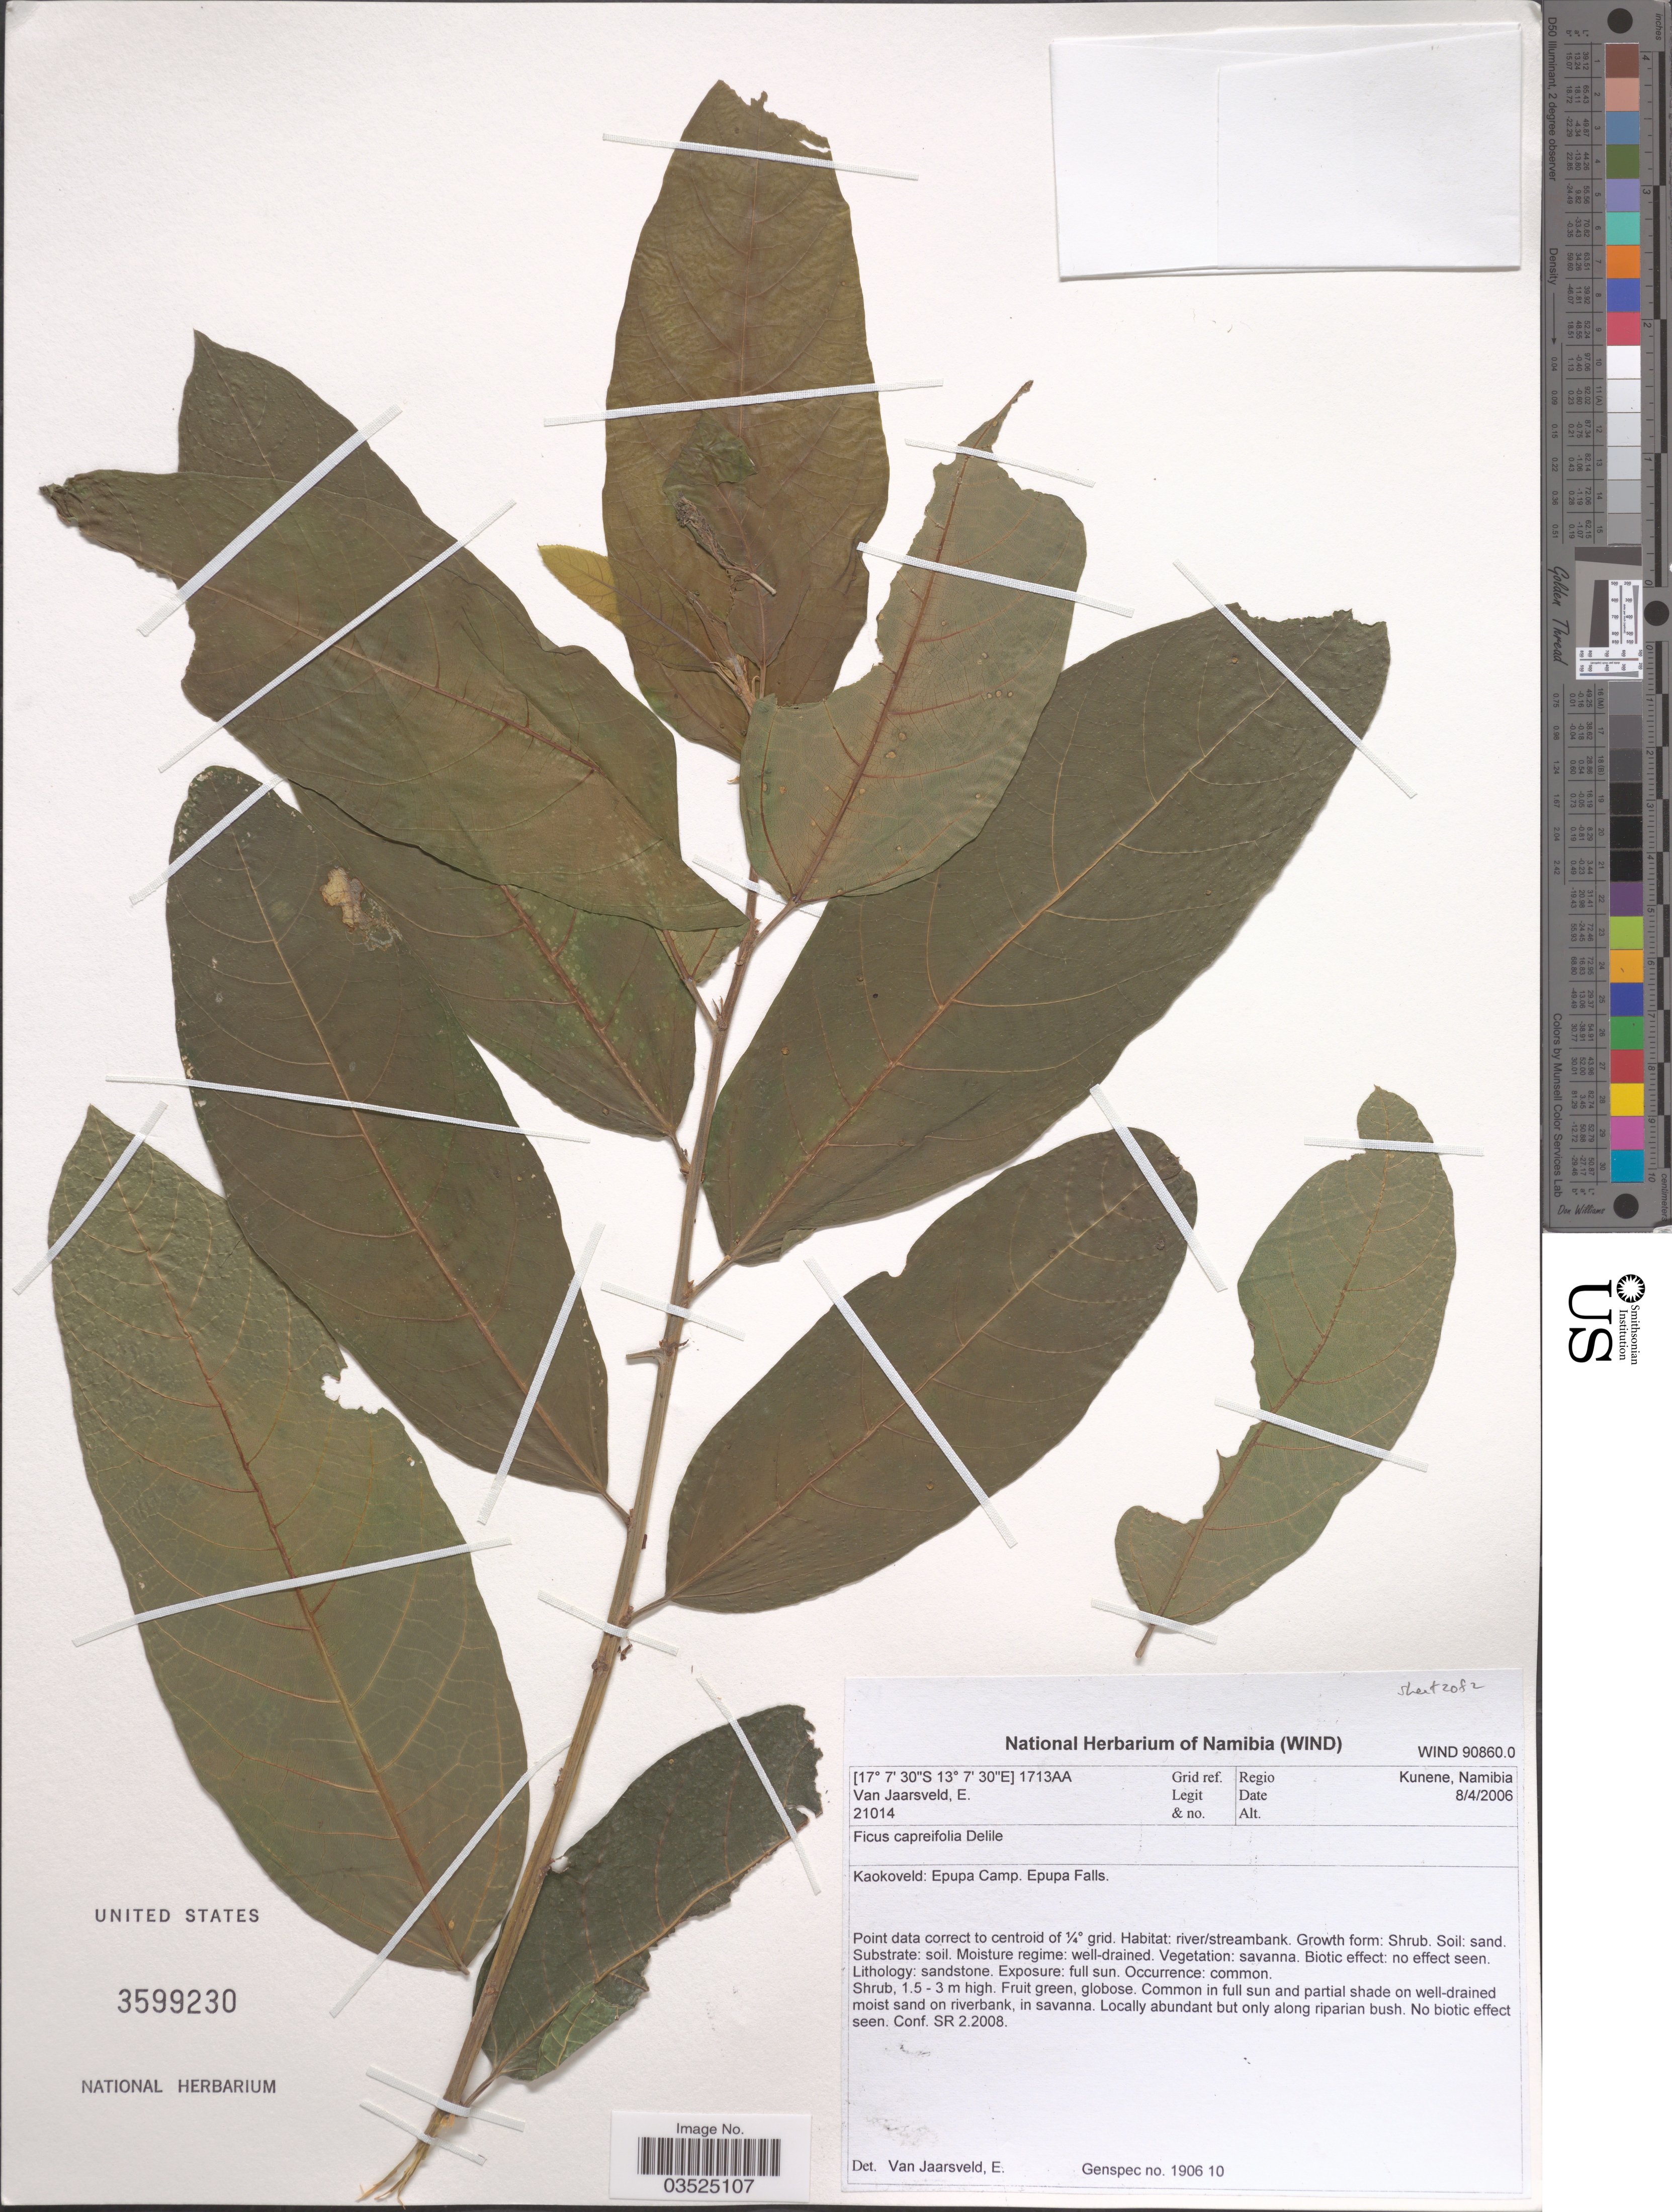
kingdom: Plantae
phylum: Tracheophyta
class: Magnoliopsida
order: Rosales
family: Moraceae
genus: Ficus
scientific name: Ficus capreifolia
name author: Delile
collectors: E. van Jaarsveld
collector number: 21014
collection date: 2006-04-08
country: Namibia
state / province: Kunene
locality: Grid ref. 1713AA. Regio Kunene, Namibia. Kaokoveld: Epupa Camp. Epupa Falls.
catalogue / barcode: US 3599230